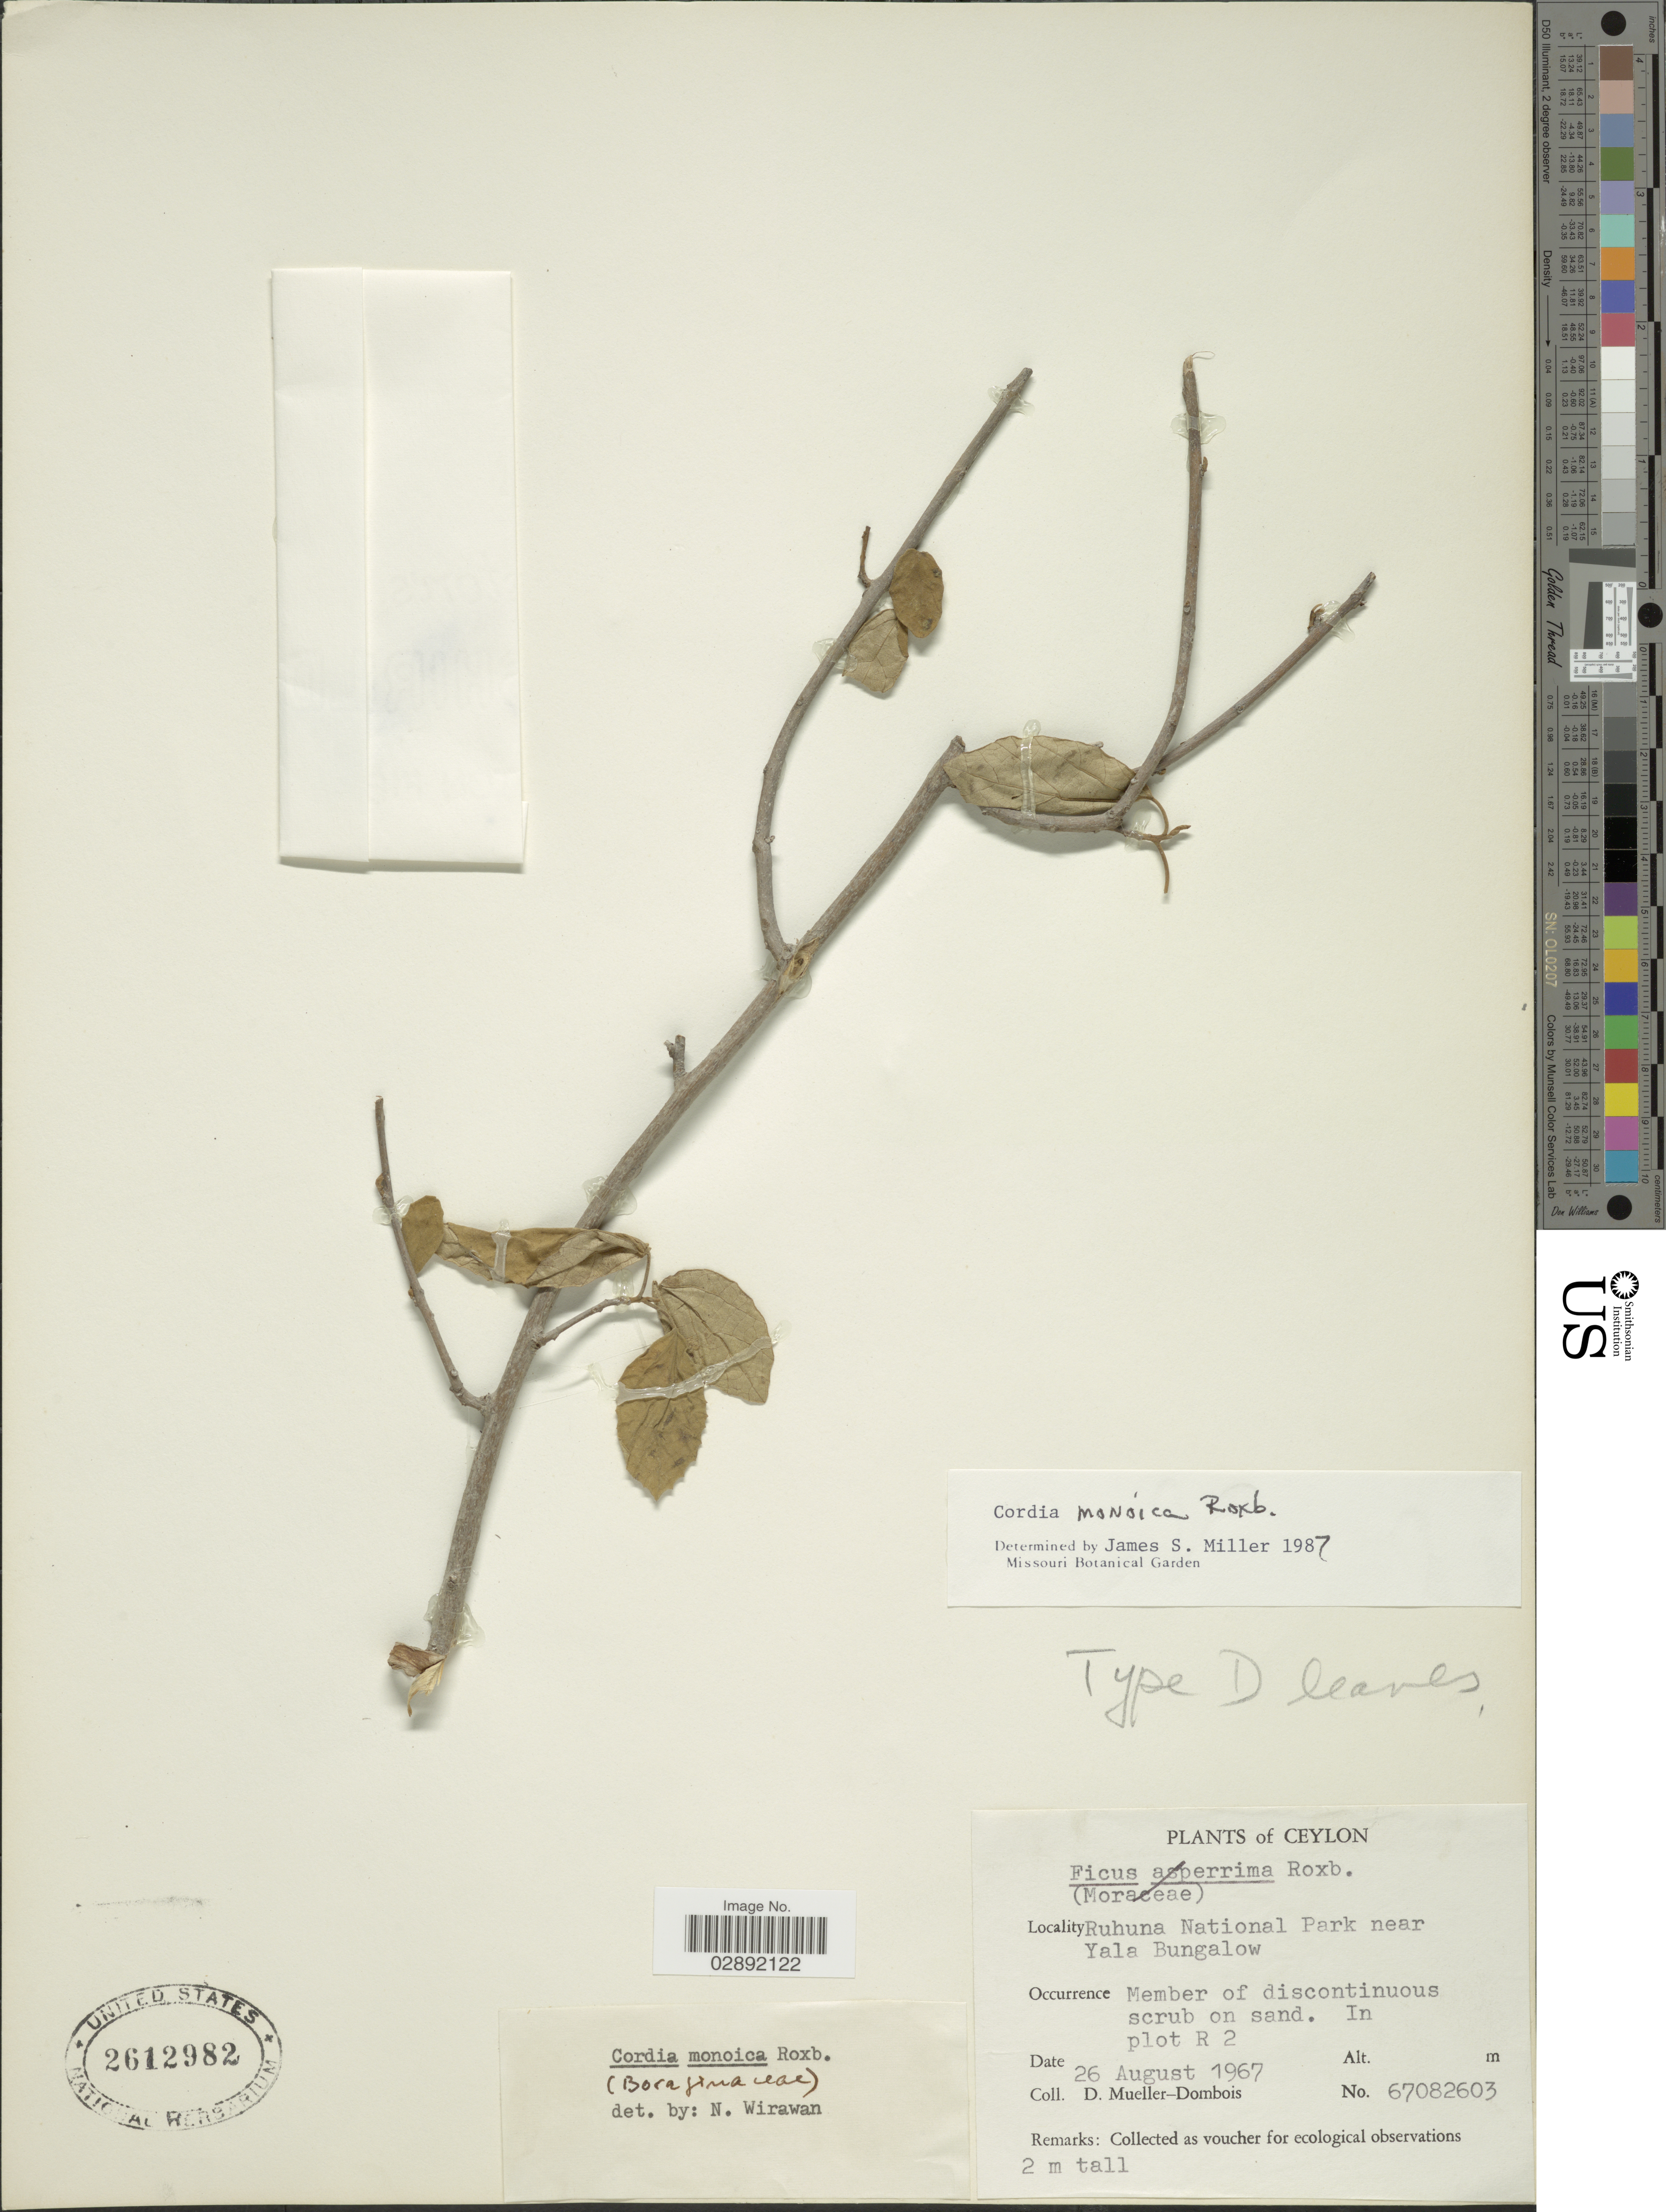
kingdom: Plantae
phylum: Tracheophyta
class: Magnoliopsida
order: Boraginales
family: Cordiaceae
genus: Cordia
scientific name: Cordia monoica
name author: Roxb.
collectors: D. Mueller-Dombois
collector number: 67082603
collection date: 1967-08-26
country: Sri Lanka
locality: Ceylon. Ruhuna National Park near Yala Bungalow. In plot R 2.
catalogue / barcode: US 2612982